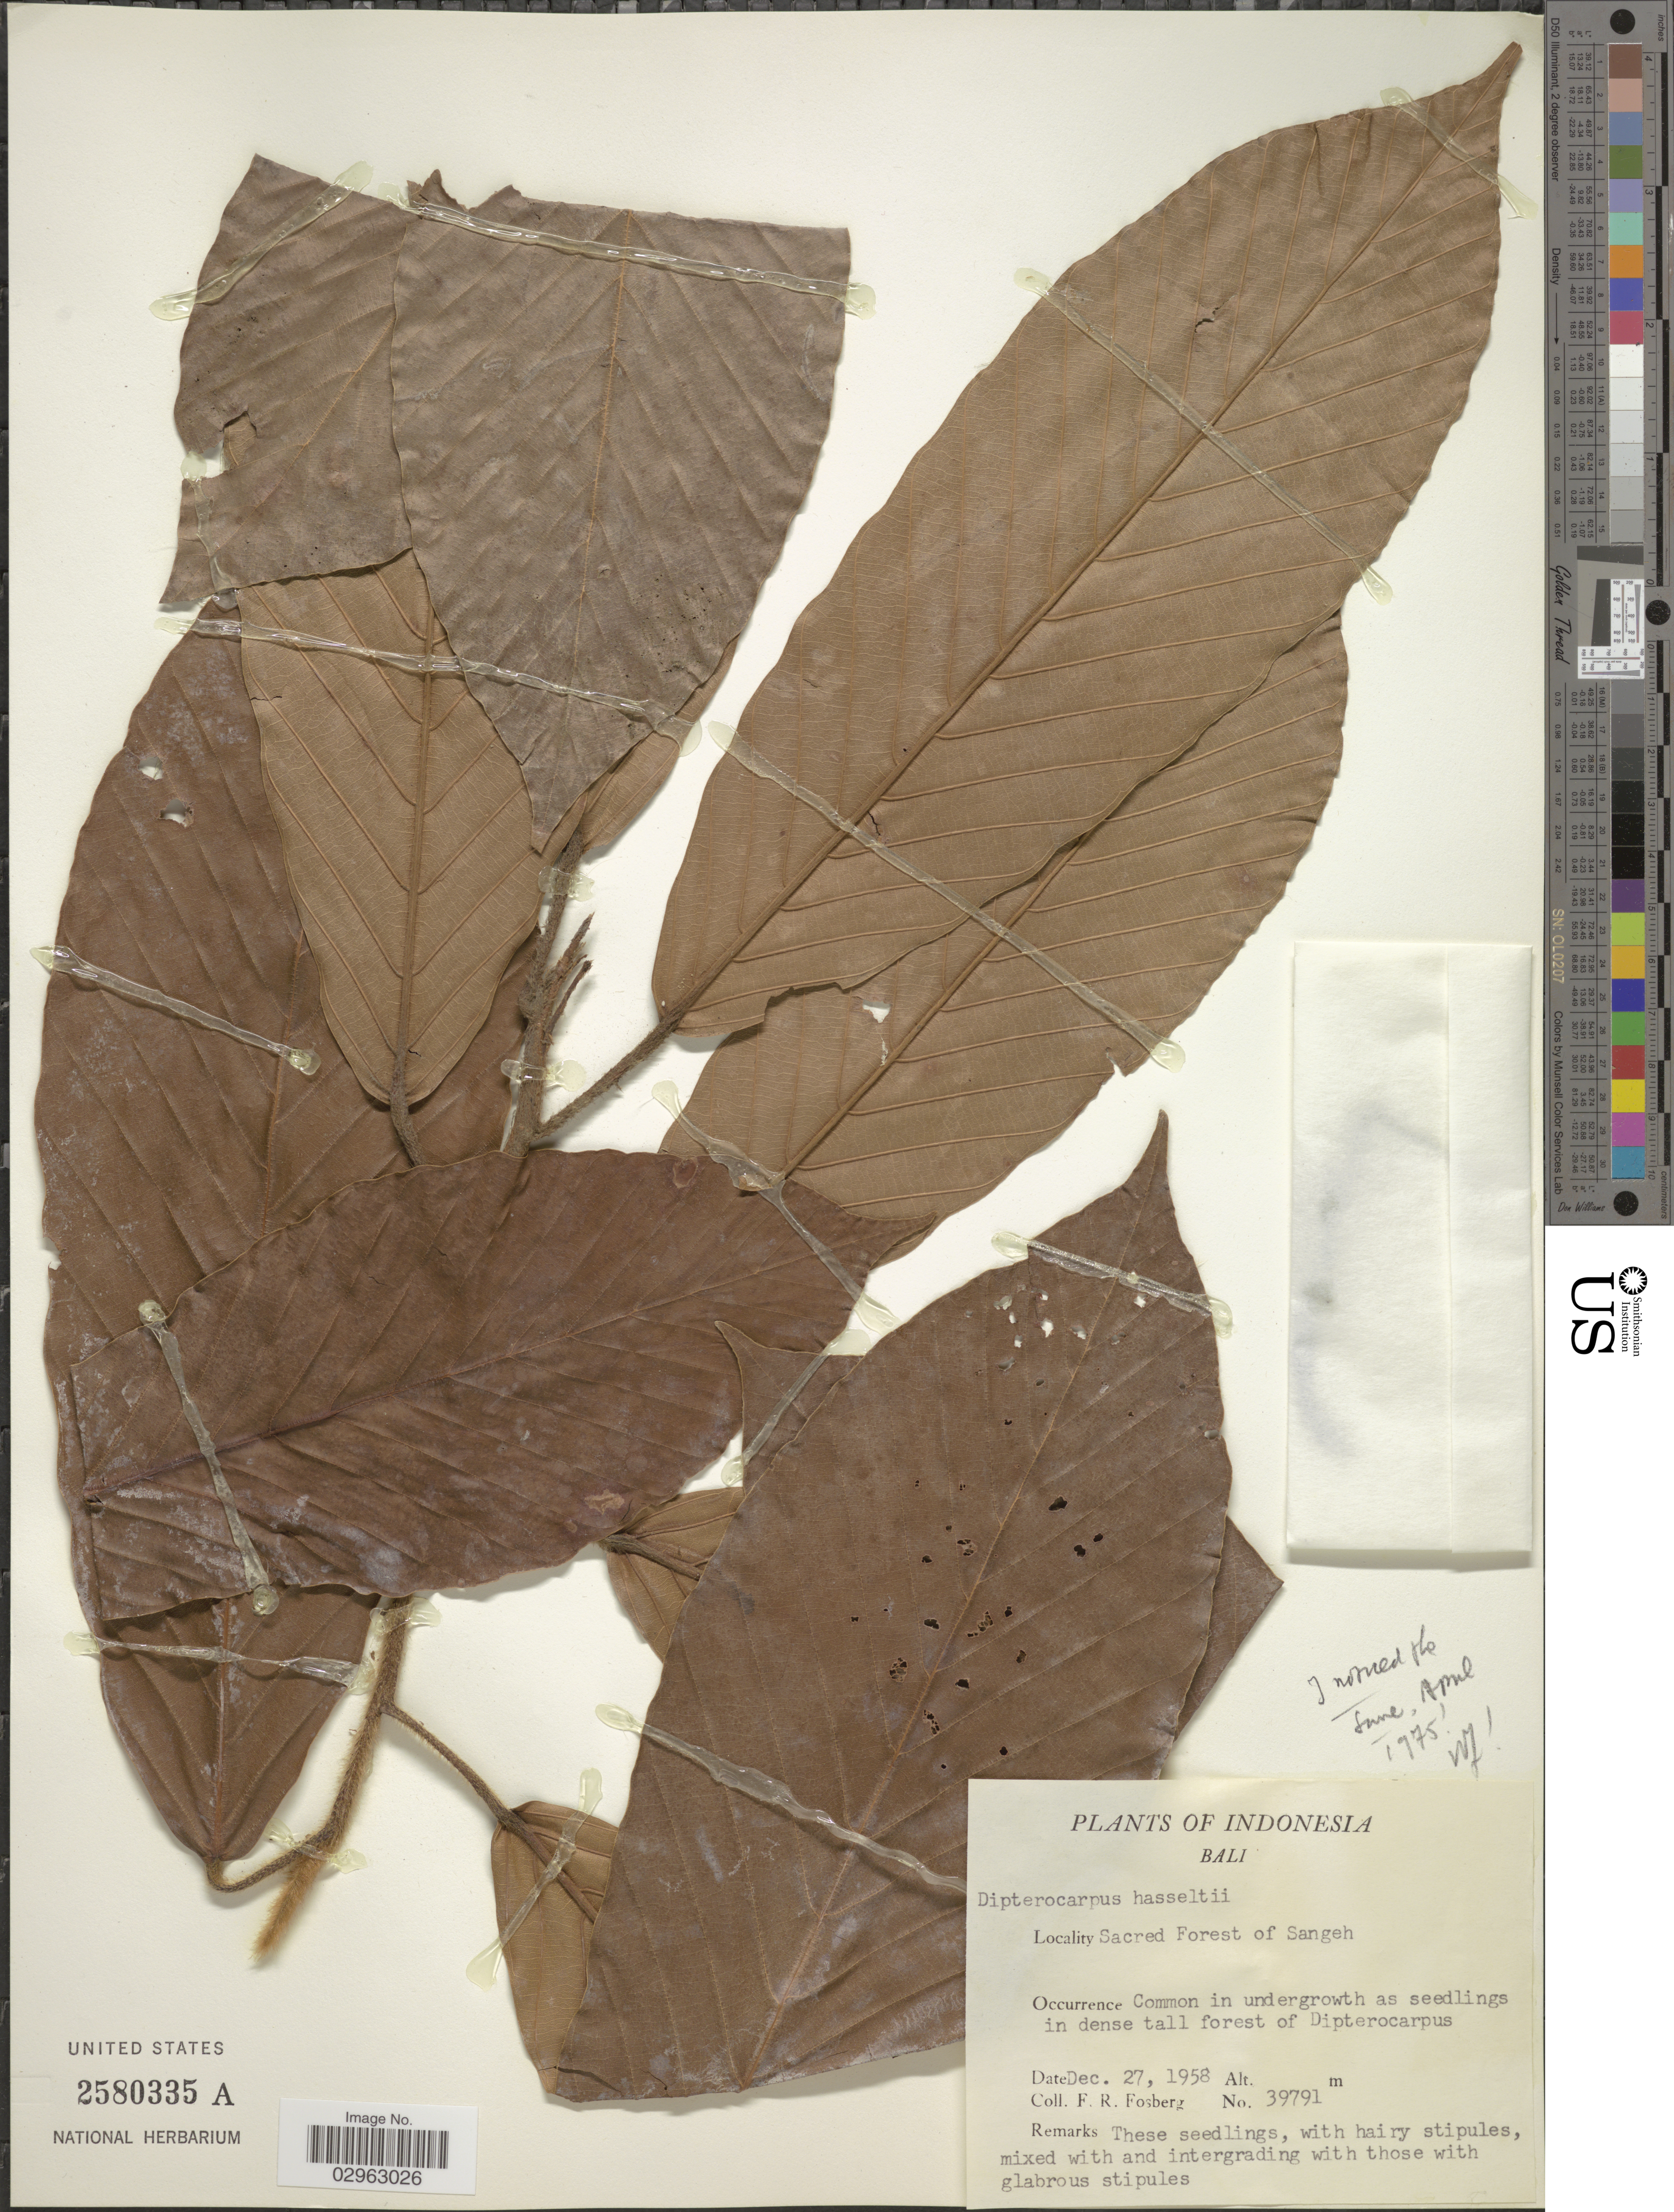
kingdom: Plantae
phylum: Tracheophyta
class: Magnoliopsida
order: Malvales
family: Dipterocarpaceae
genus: Dipterocarpus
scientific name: Dipterocarpus hasseltii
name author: Blume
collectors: F. R. Fosberg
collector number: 39791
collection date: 1958-12-27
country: Indonesia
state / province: Nusa Tenggara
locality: Bali. Sacred Forest of Sangeh.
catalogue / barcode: US 2580335A